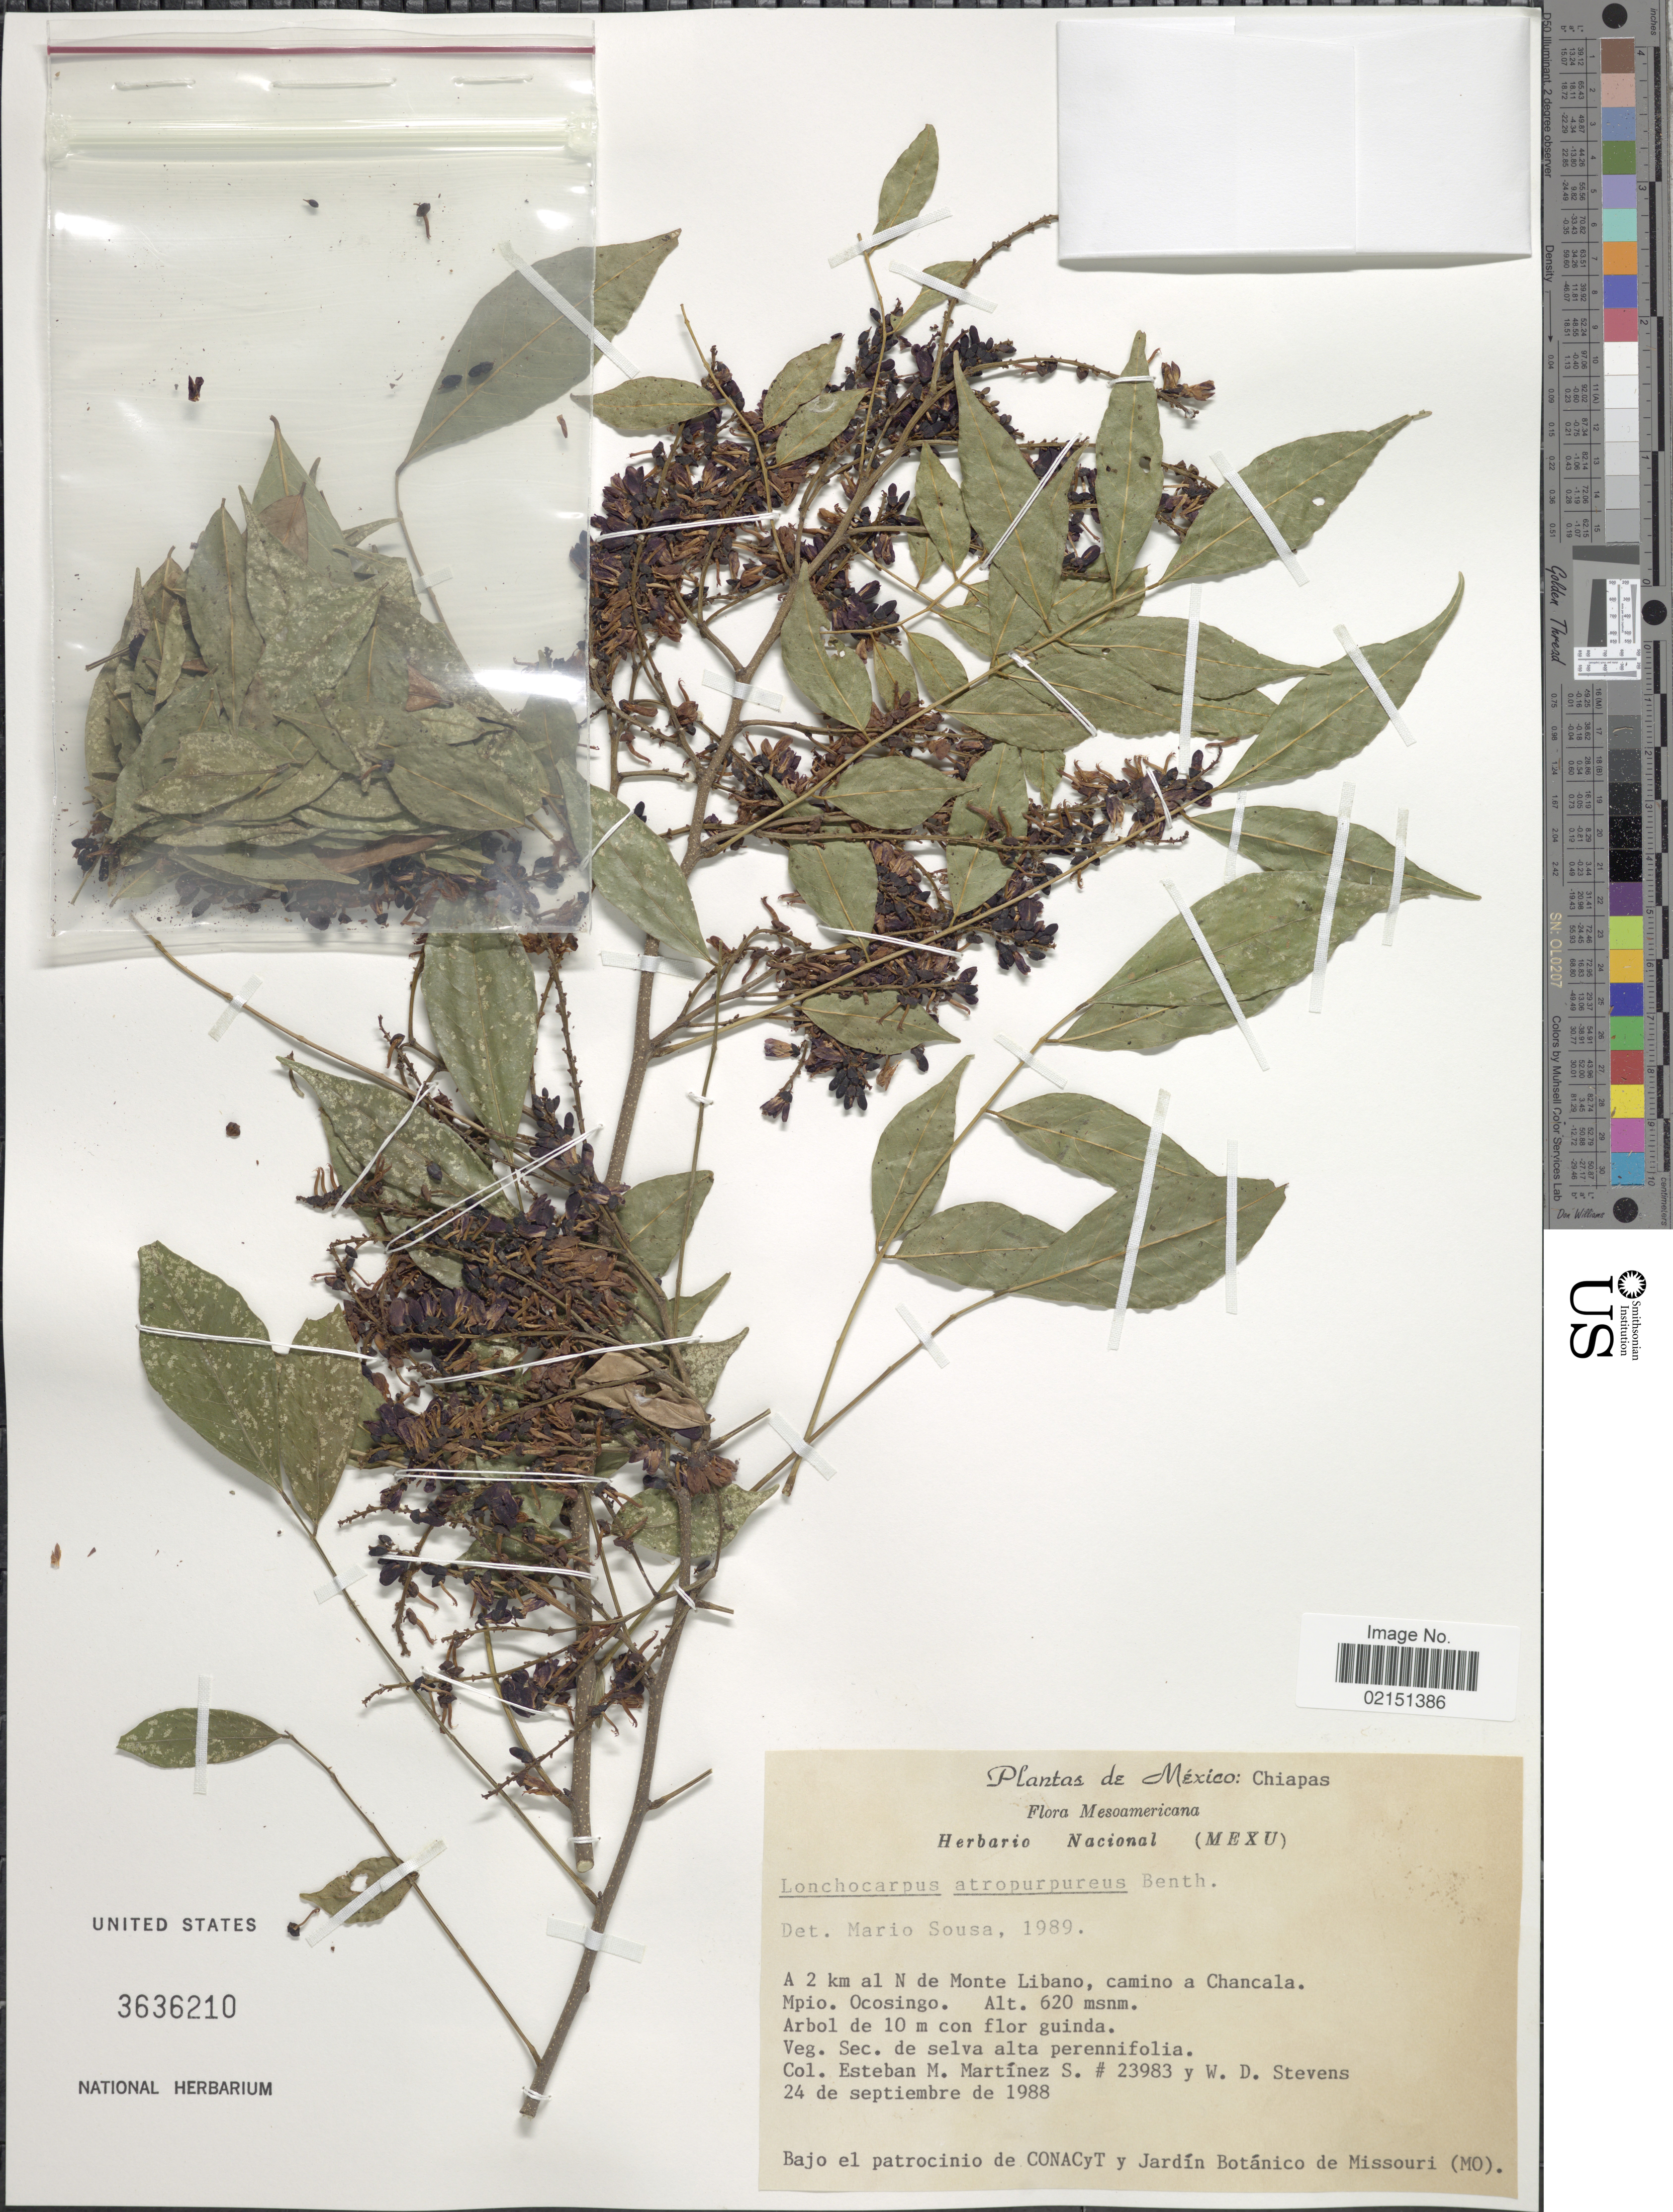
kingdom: Plantae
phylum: Tracheophyta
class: Magnoliopsida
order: Fabales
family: Fabaceae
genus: Lonchocarpus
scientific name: Lonchocarpus atropurpureus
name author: Benth.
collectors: E. M. Martínez S. & W. D. Stevens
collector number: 23983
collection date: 1988-09-24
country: Mexico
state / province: Chiapas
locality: A 2 km al N de Monte Libano, camin a Chancala, Mpio. Ocosingo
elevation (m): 620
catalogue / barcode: US 3636210